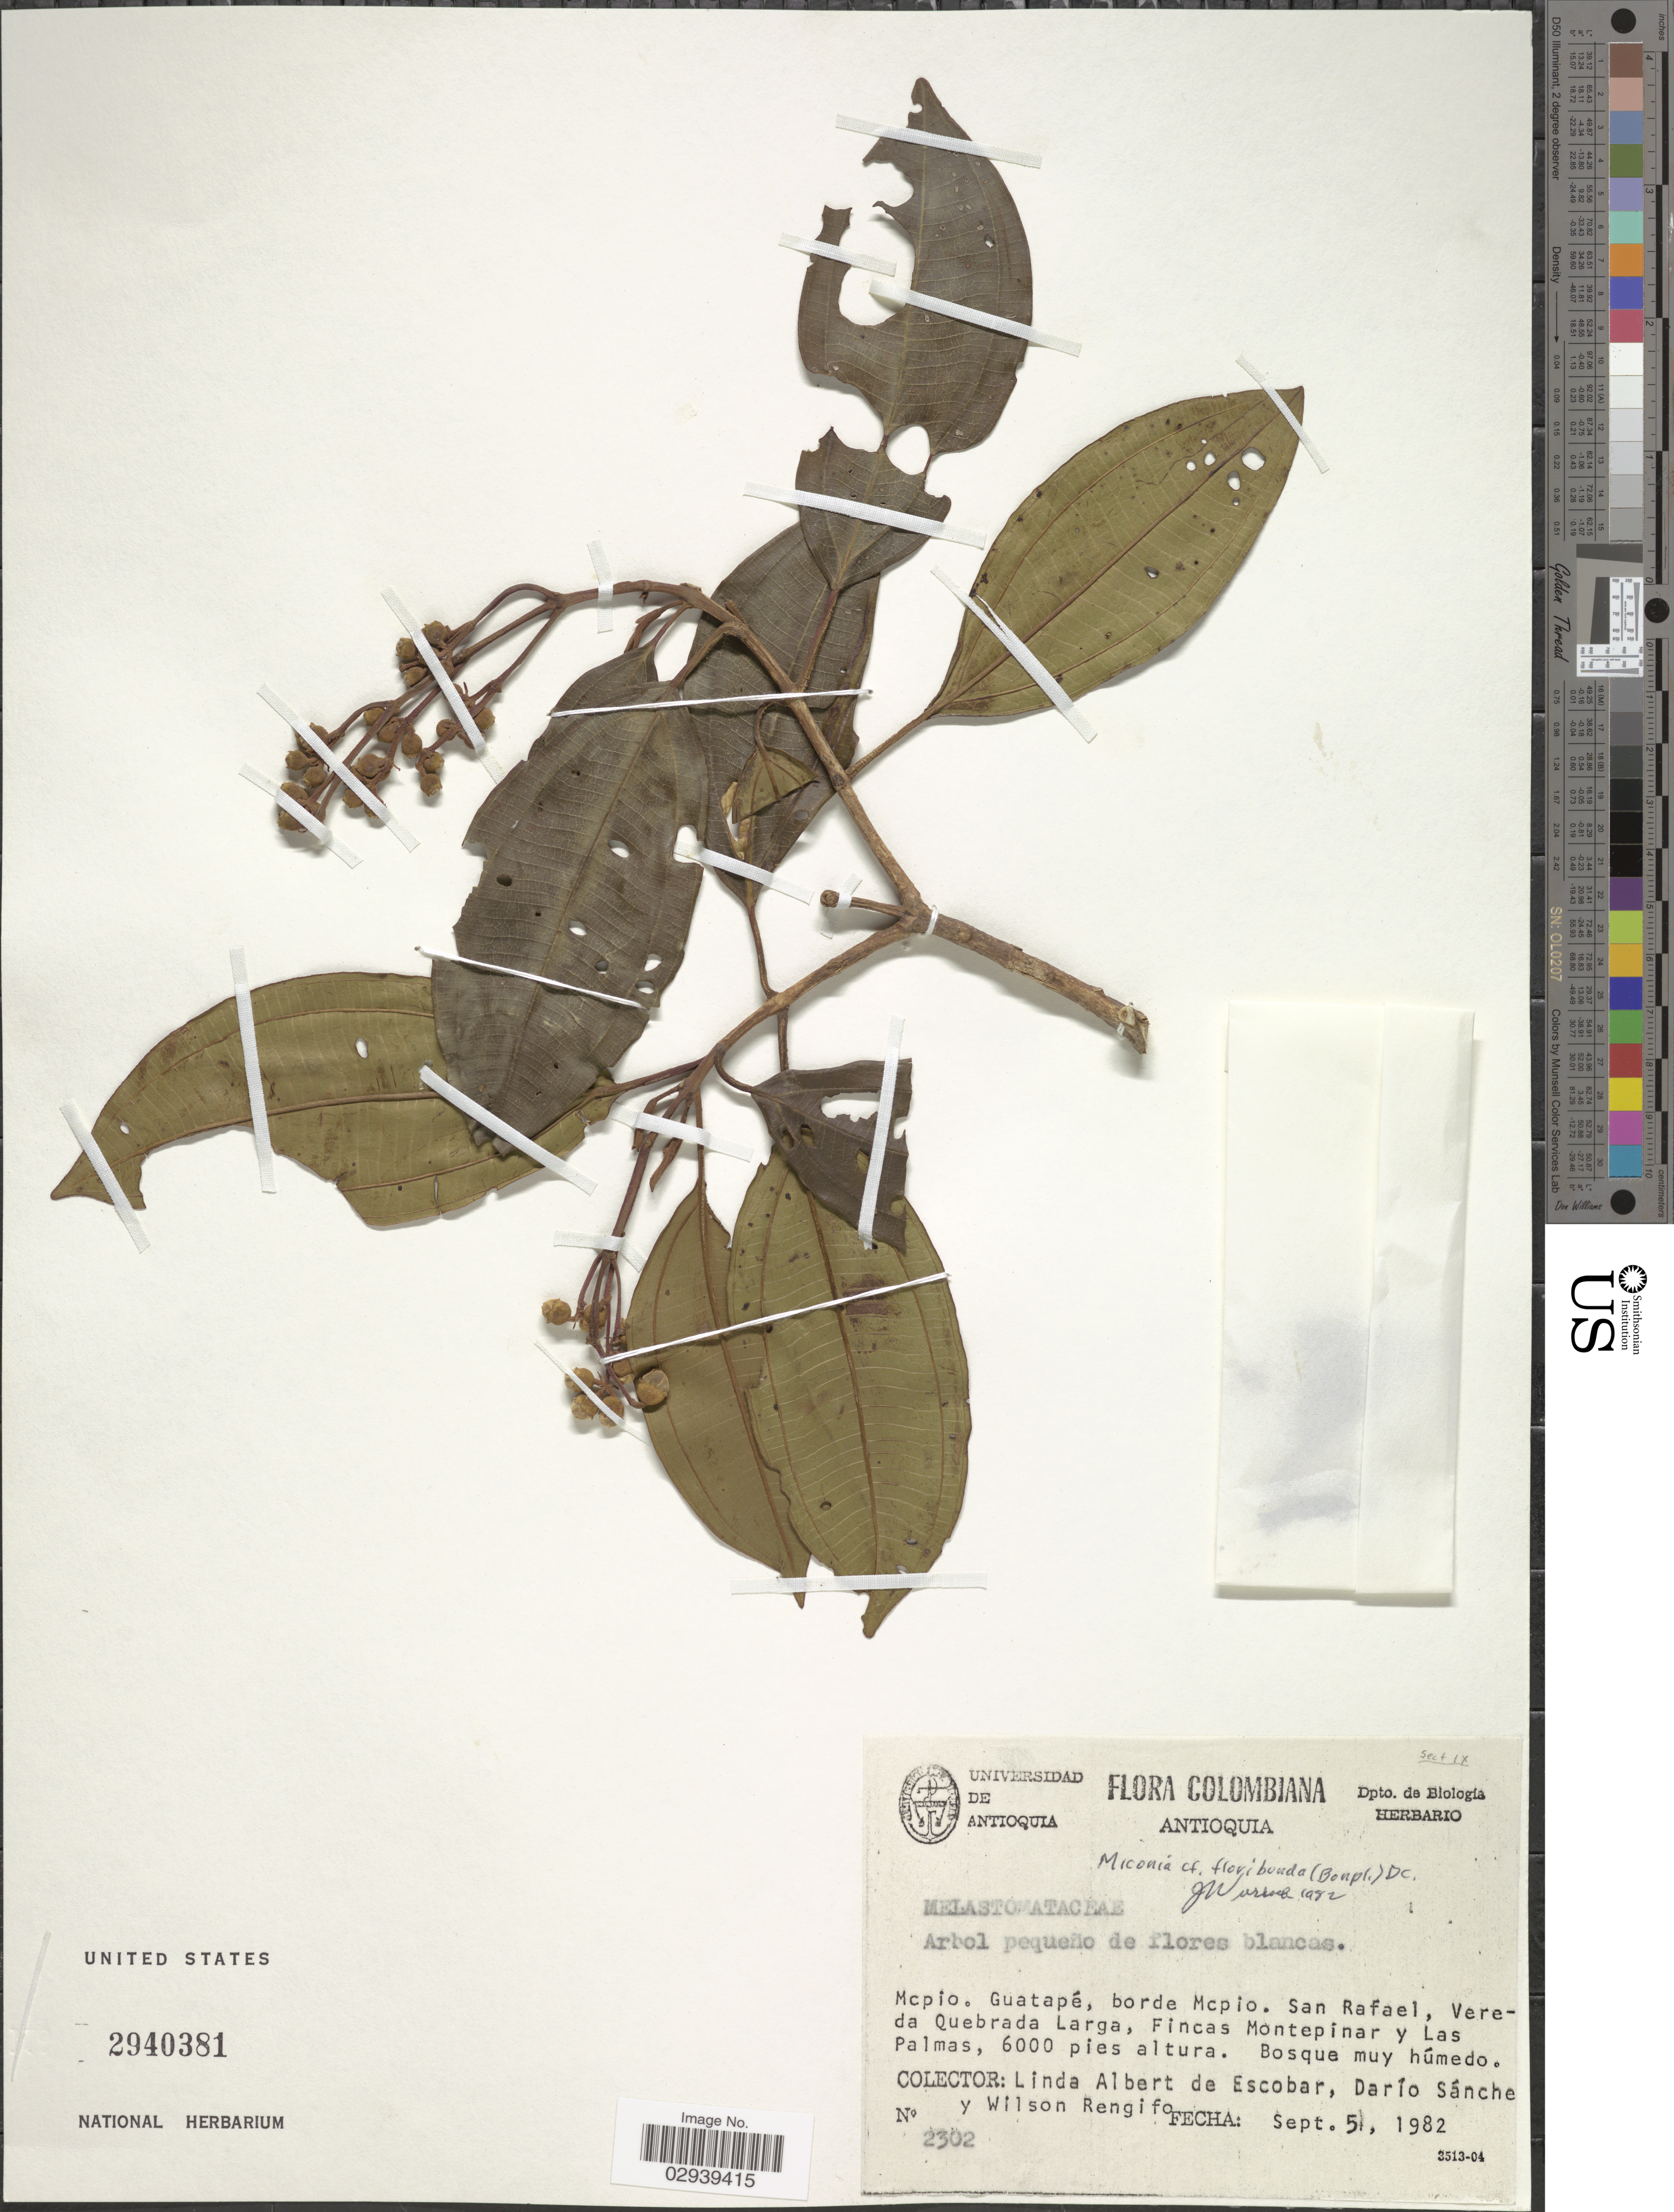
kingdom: Plantae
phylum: Tracheophyta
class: Magnoliopsida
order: Myrtales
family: Melastomataceae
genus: Miconia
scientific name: Miconia floribunda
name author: (Bonpl.) DC.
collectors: L. K. de Escobar, D. Sánche & W. Rengifo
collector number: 2302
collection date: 1982-09-05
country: Colombia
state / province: Antioquia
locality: Mcpio. Guatapé, borde Mcpio. San Rafael, Vereda Quebrada Larga, Fincas Montepinar y Las Palmas.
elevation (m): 1829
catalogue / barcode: US 2940381